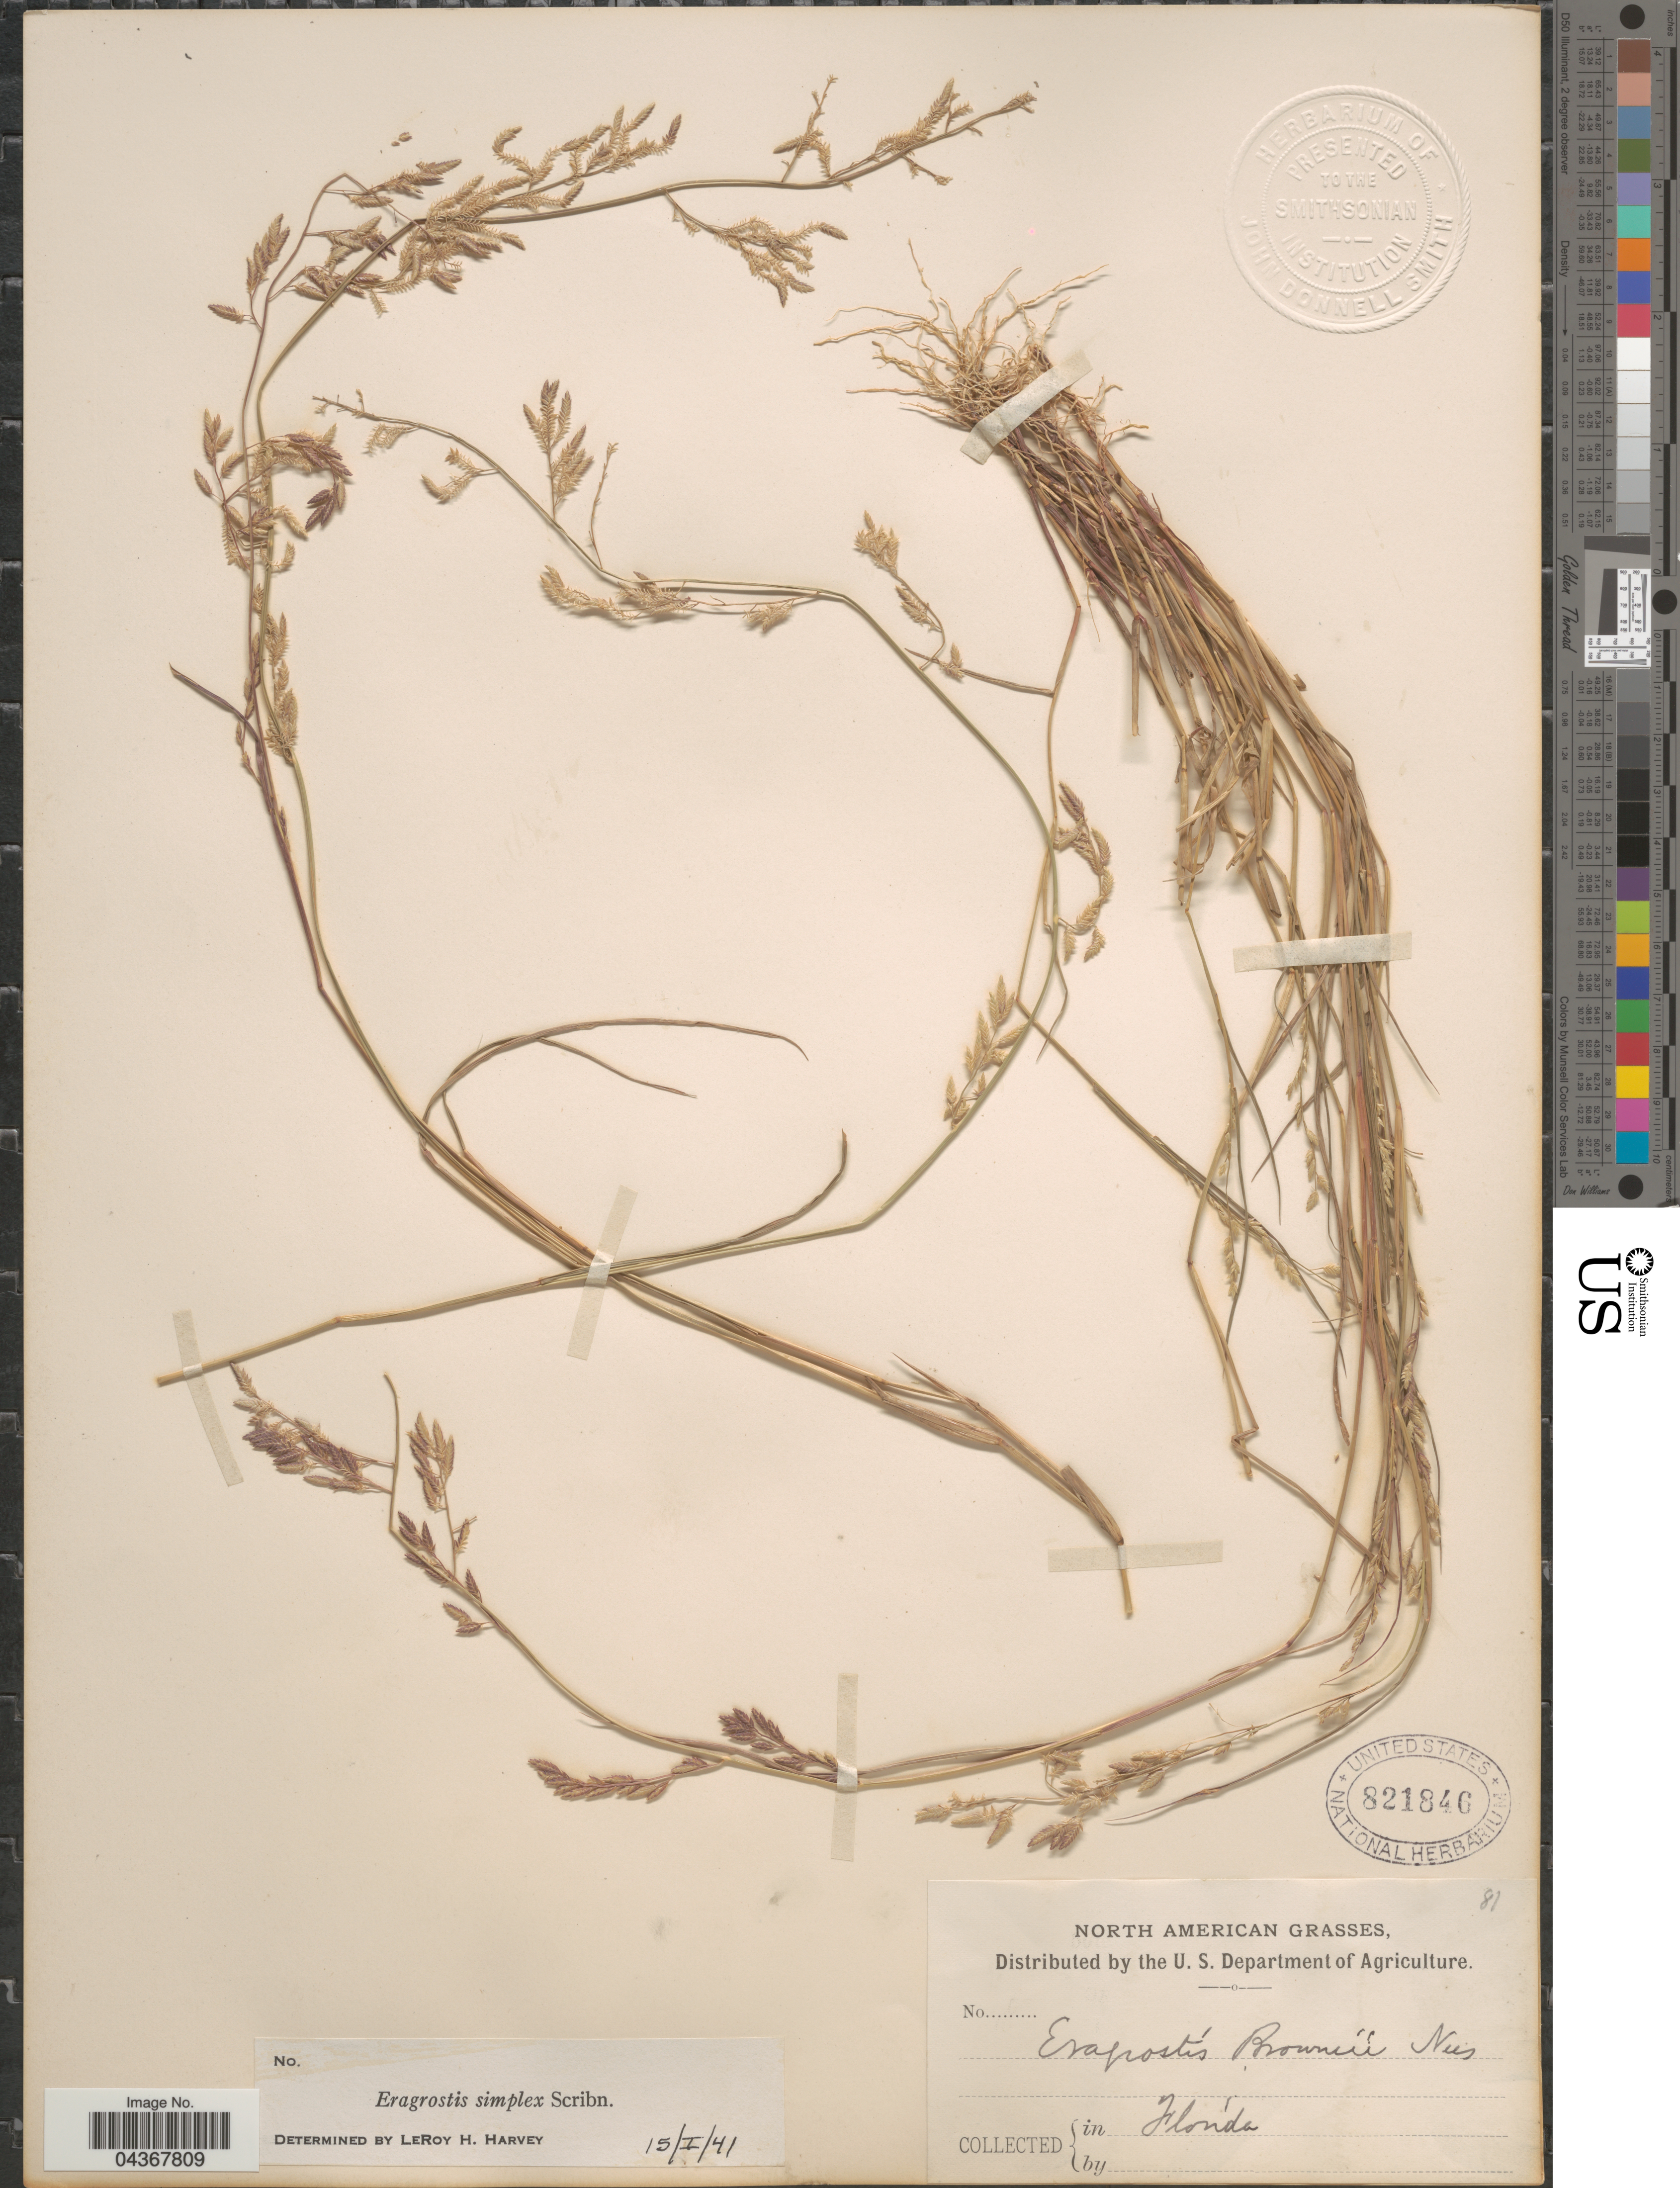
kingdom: Plantae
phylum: Tracheophyta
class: Liliopsida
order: Poales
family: Poaceae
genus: Eragrostis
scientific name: Eragrostis cumingii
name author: Steud.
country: United States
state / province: Florida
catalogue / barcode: US 821846